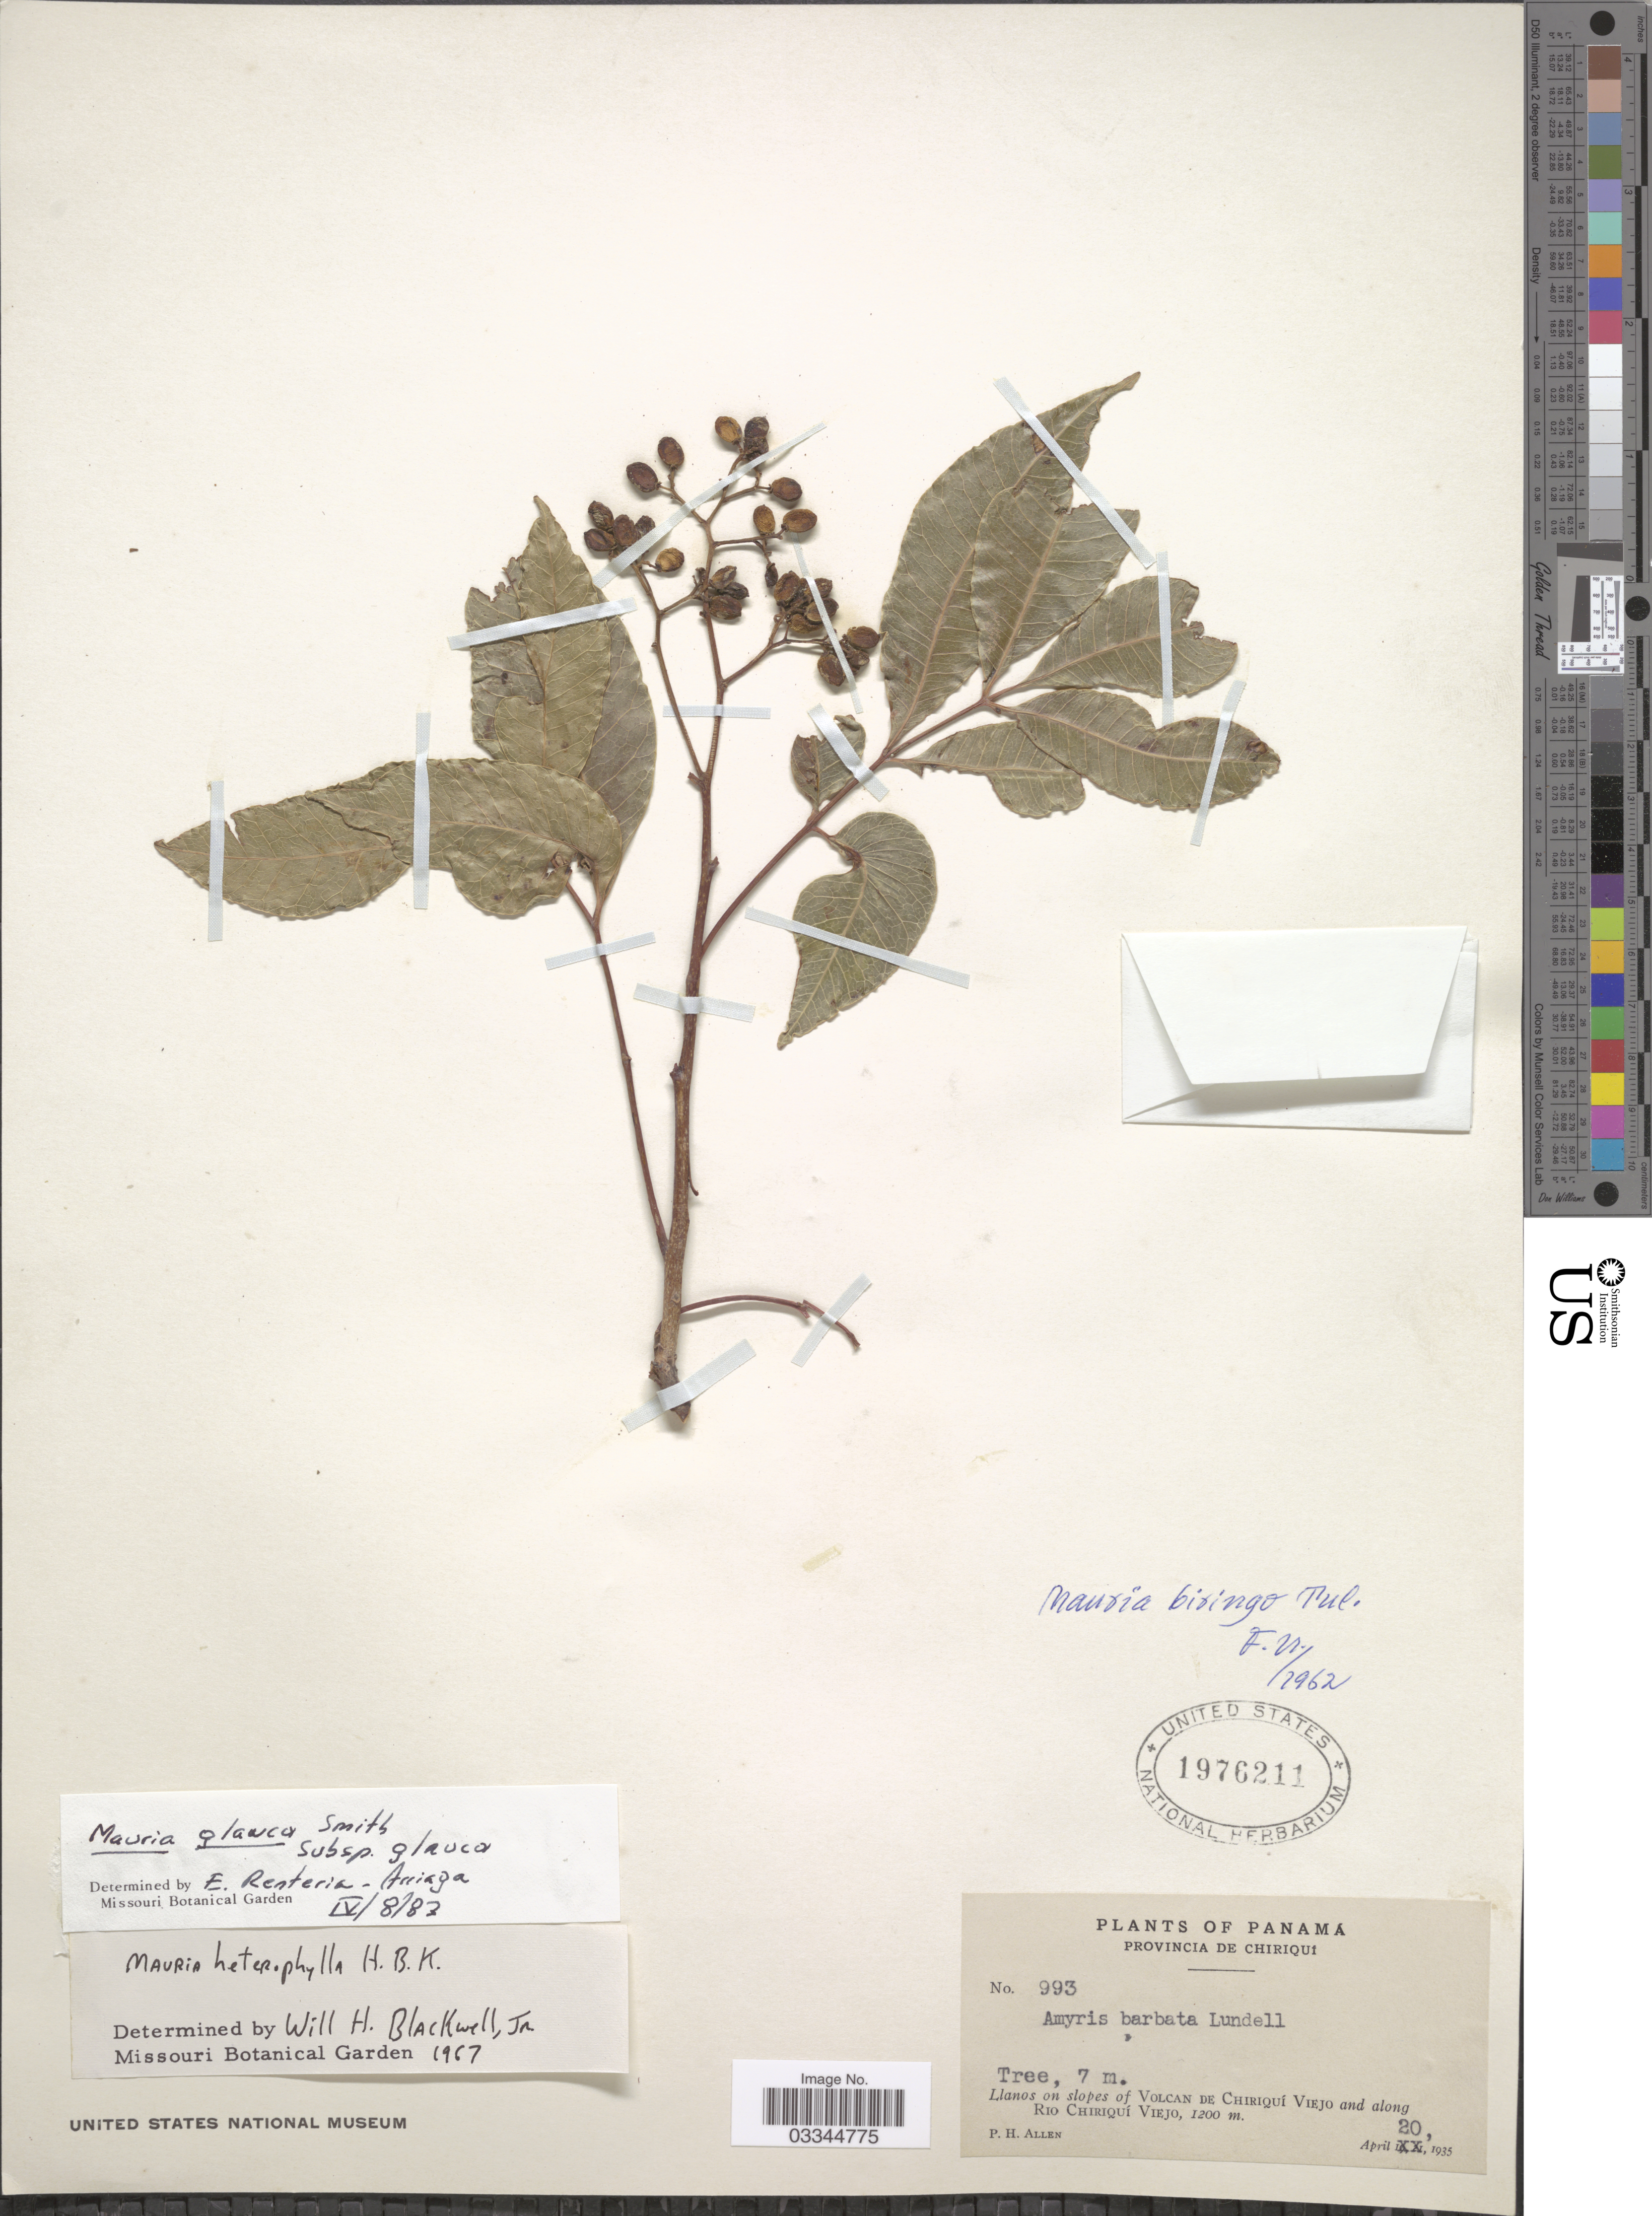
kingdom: Plantae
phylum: Tracheophyta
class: Magnoliopsida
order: Sapindales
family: Anacardiaceae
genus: Mauria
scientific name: Mauria glauca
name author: Donn. Sm.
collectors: P. H. Allen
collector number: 993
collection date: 1935-04-20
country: Panama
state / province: Chiriqui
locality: Llanos on slopes of Volcan de Chiriquí Viejo along Rio Chiriquí Viejo.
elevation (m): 1200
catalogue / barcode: US 1976211